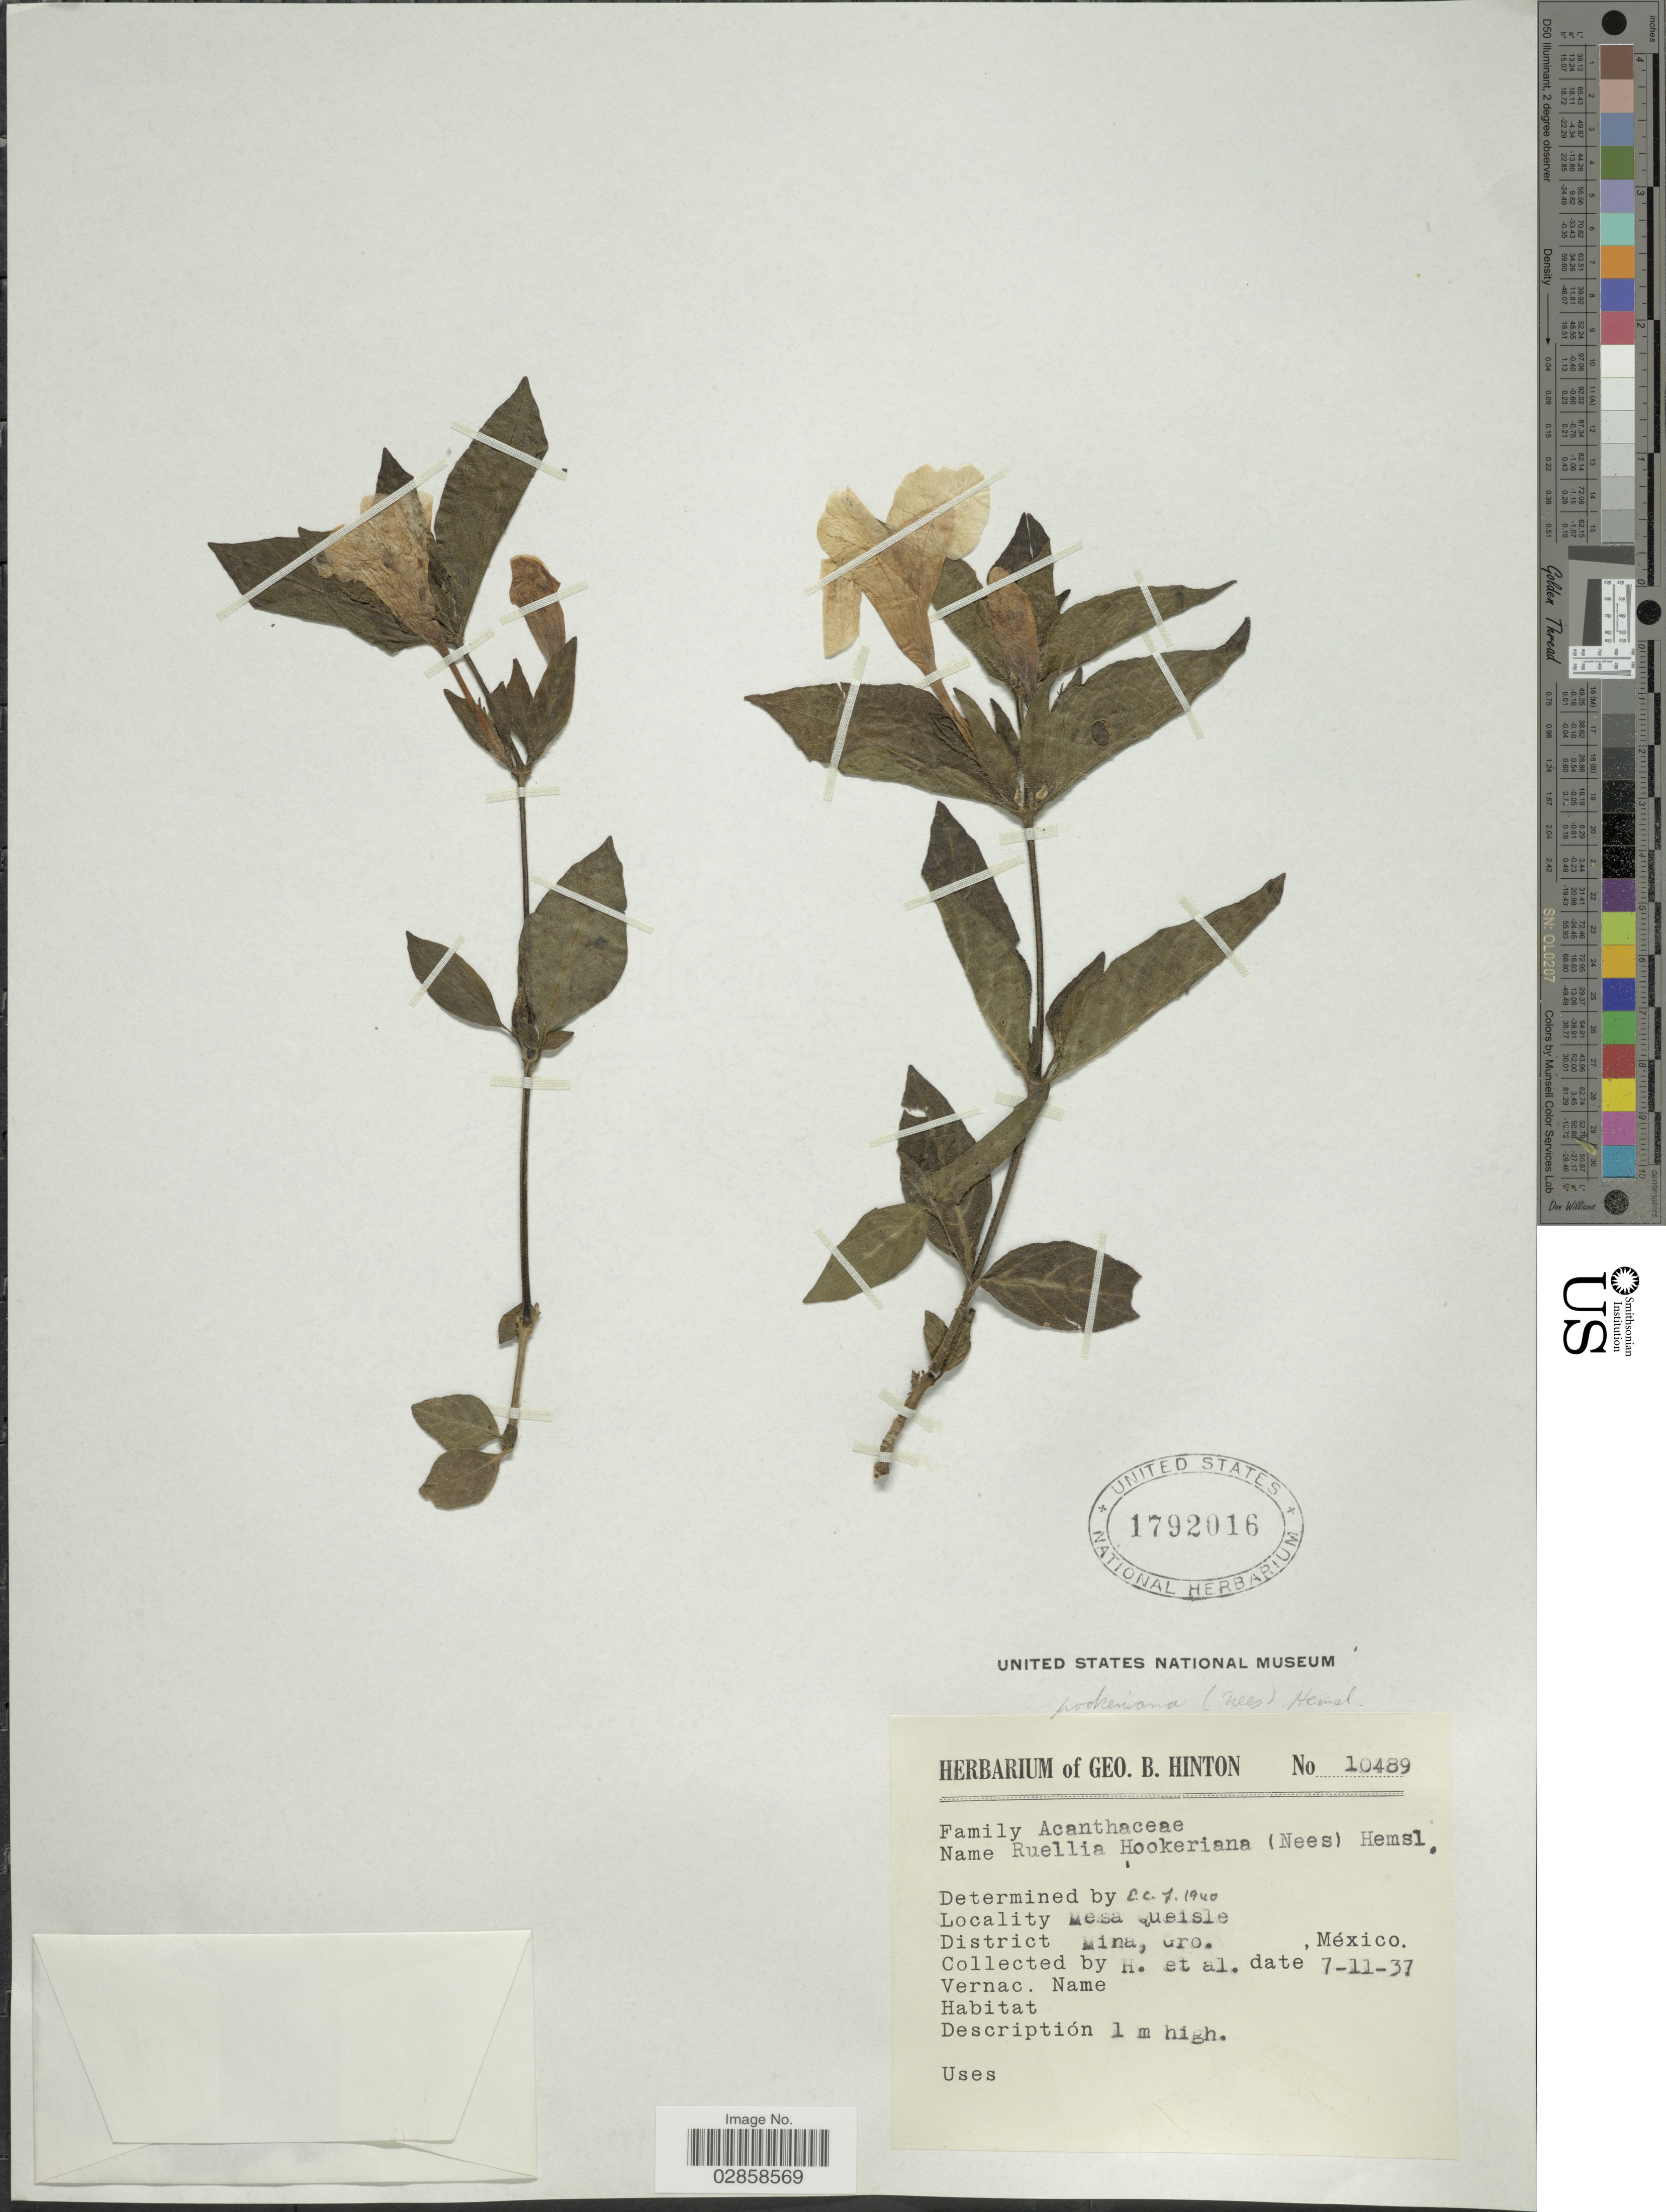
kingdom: Plantae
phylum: Tracheophyta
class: Magnoliopsida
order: Lamiales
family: Acanthaceae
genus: Ruellia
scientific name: Ruellia hookeriana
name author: (Nees) Hemsl.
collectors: G. B. Hinton & et al.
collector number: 10489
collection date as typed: Transcribed d/m/y: 7/11/37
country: Mexico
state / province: Guerrero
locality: Mesa Queisle, District Mina, Gro.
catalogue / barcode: US 1792016